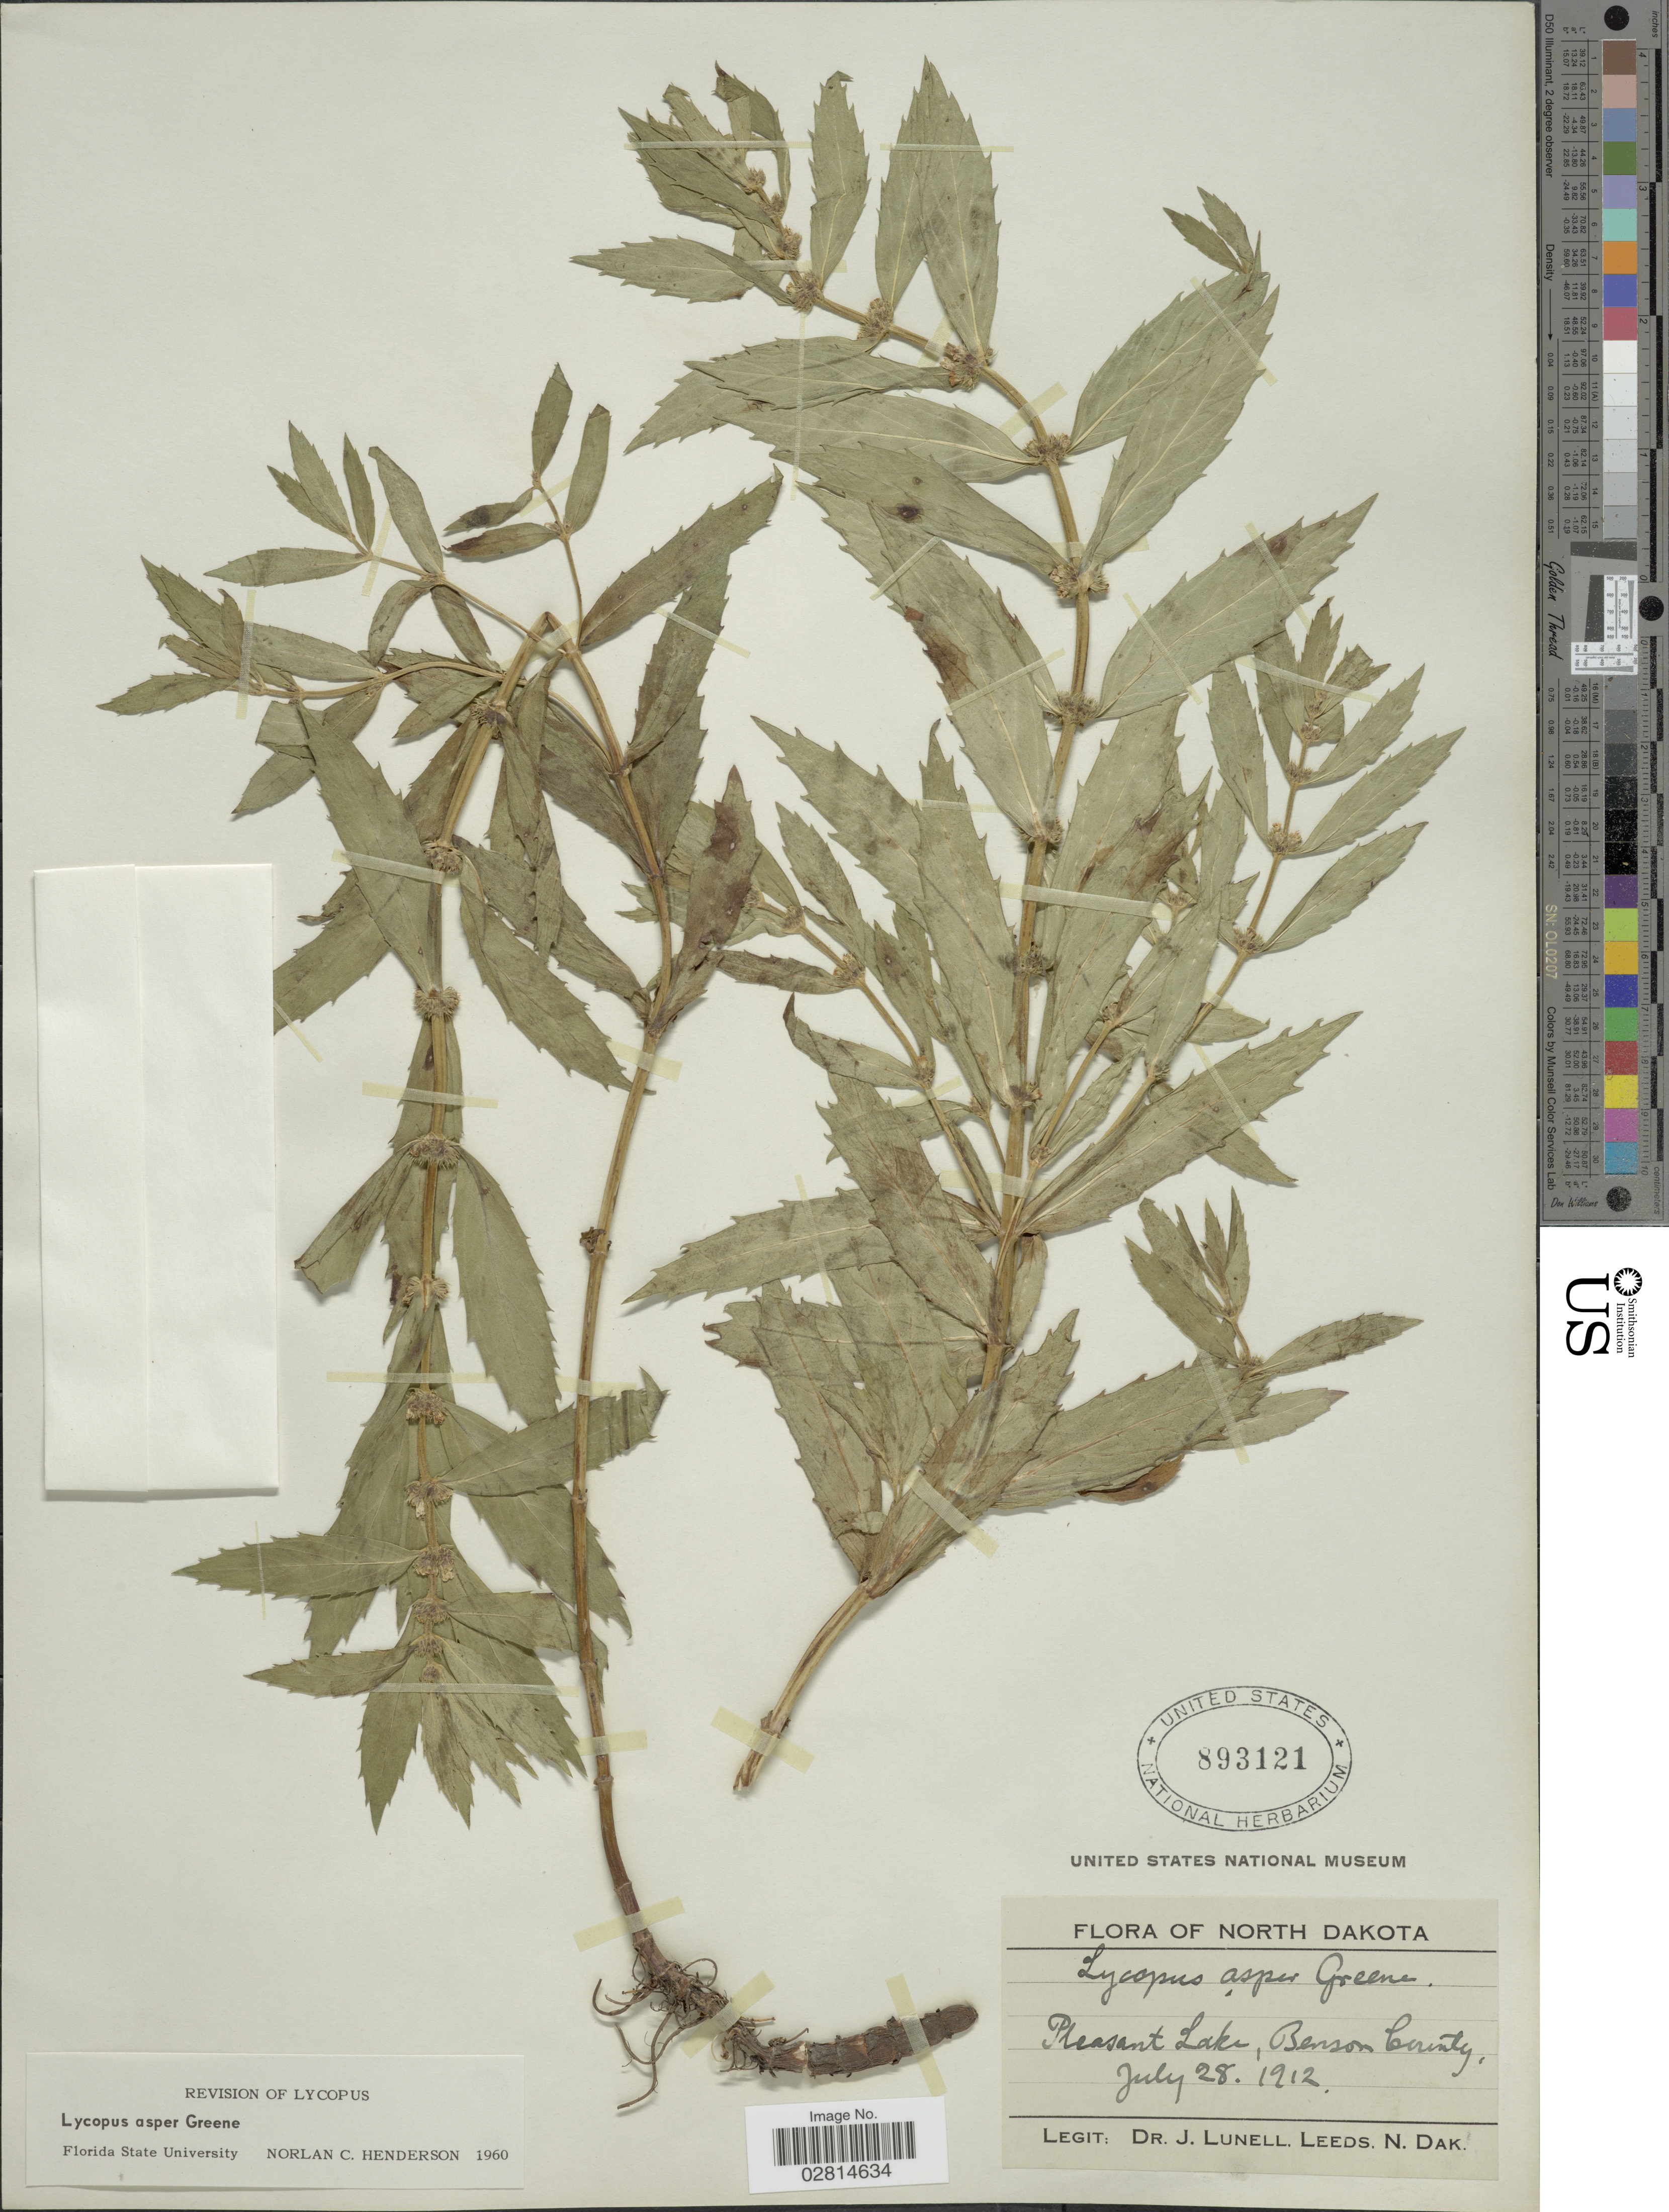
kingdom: Plantae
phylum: Tracheophyta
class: Magnoliopsida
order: Lamiales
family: Lamiaceae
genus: Lycopus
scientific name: Lycopus asper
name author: Greene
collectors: J. Lunell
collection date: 1912-07-28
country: United States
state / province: North Dakota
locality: Pleasant Lake, Benson County.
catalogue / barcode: US 893121